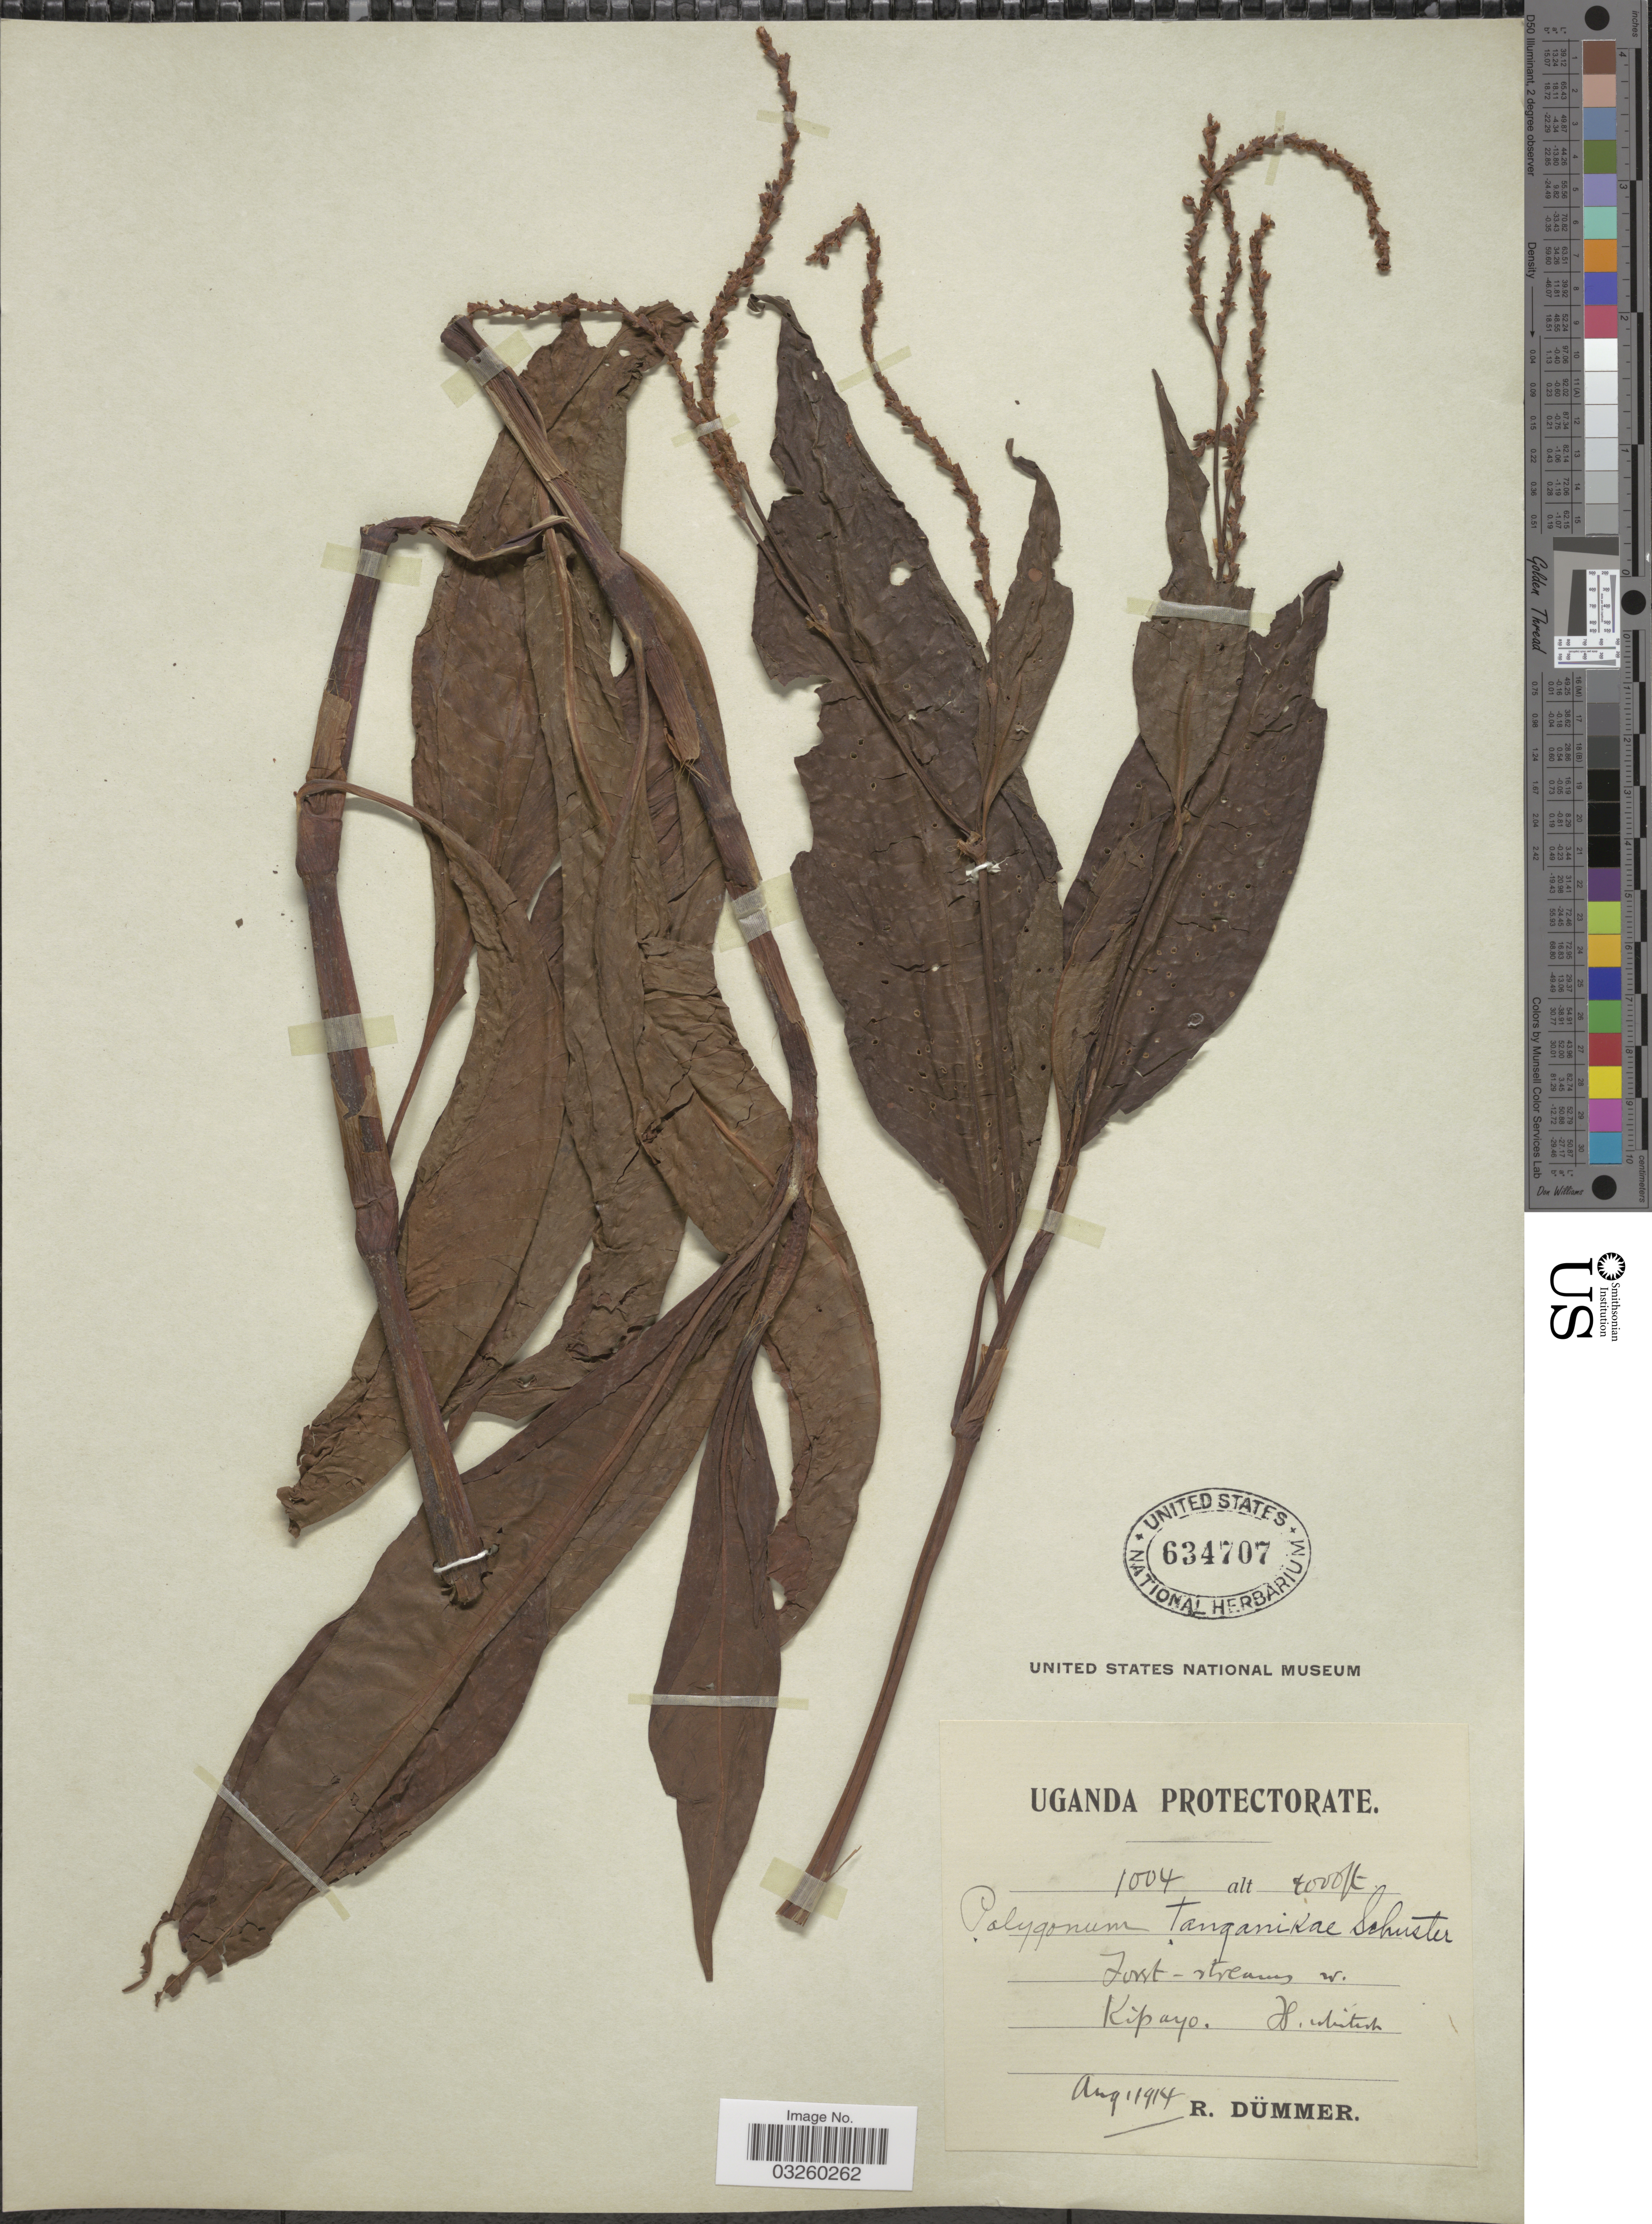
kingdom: Plantae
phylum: Tracheophyta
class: Magnoliopsida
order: Caryophyllales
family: Polygonaceae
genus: Polygonum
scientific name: Polygonum senegalense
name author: Meisn.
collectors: R. A. Dümmer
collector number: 1004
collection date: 1914-08-01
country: Uganda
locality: Uganda Protectorate. Forest - streams w. Kipayo.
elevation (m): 1219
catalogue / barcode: US 634707